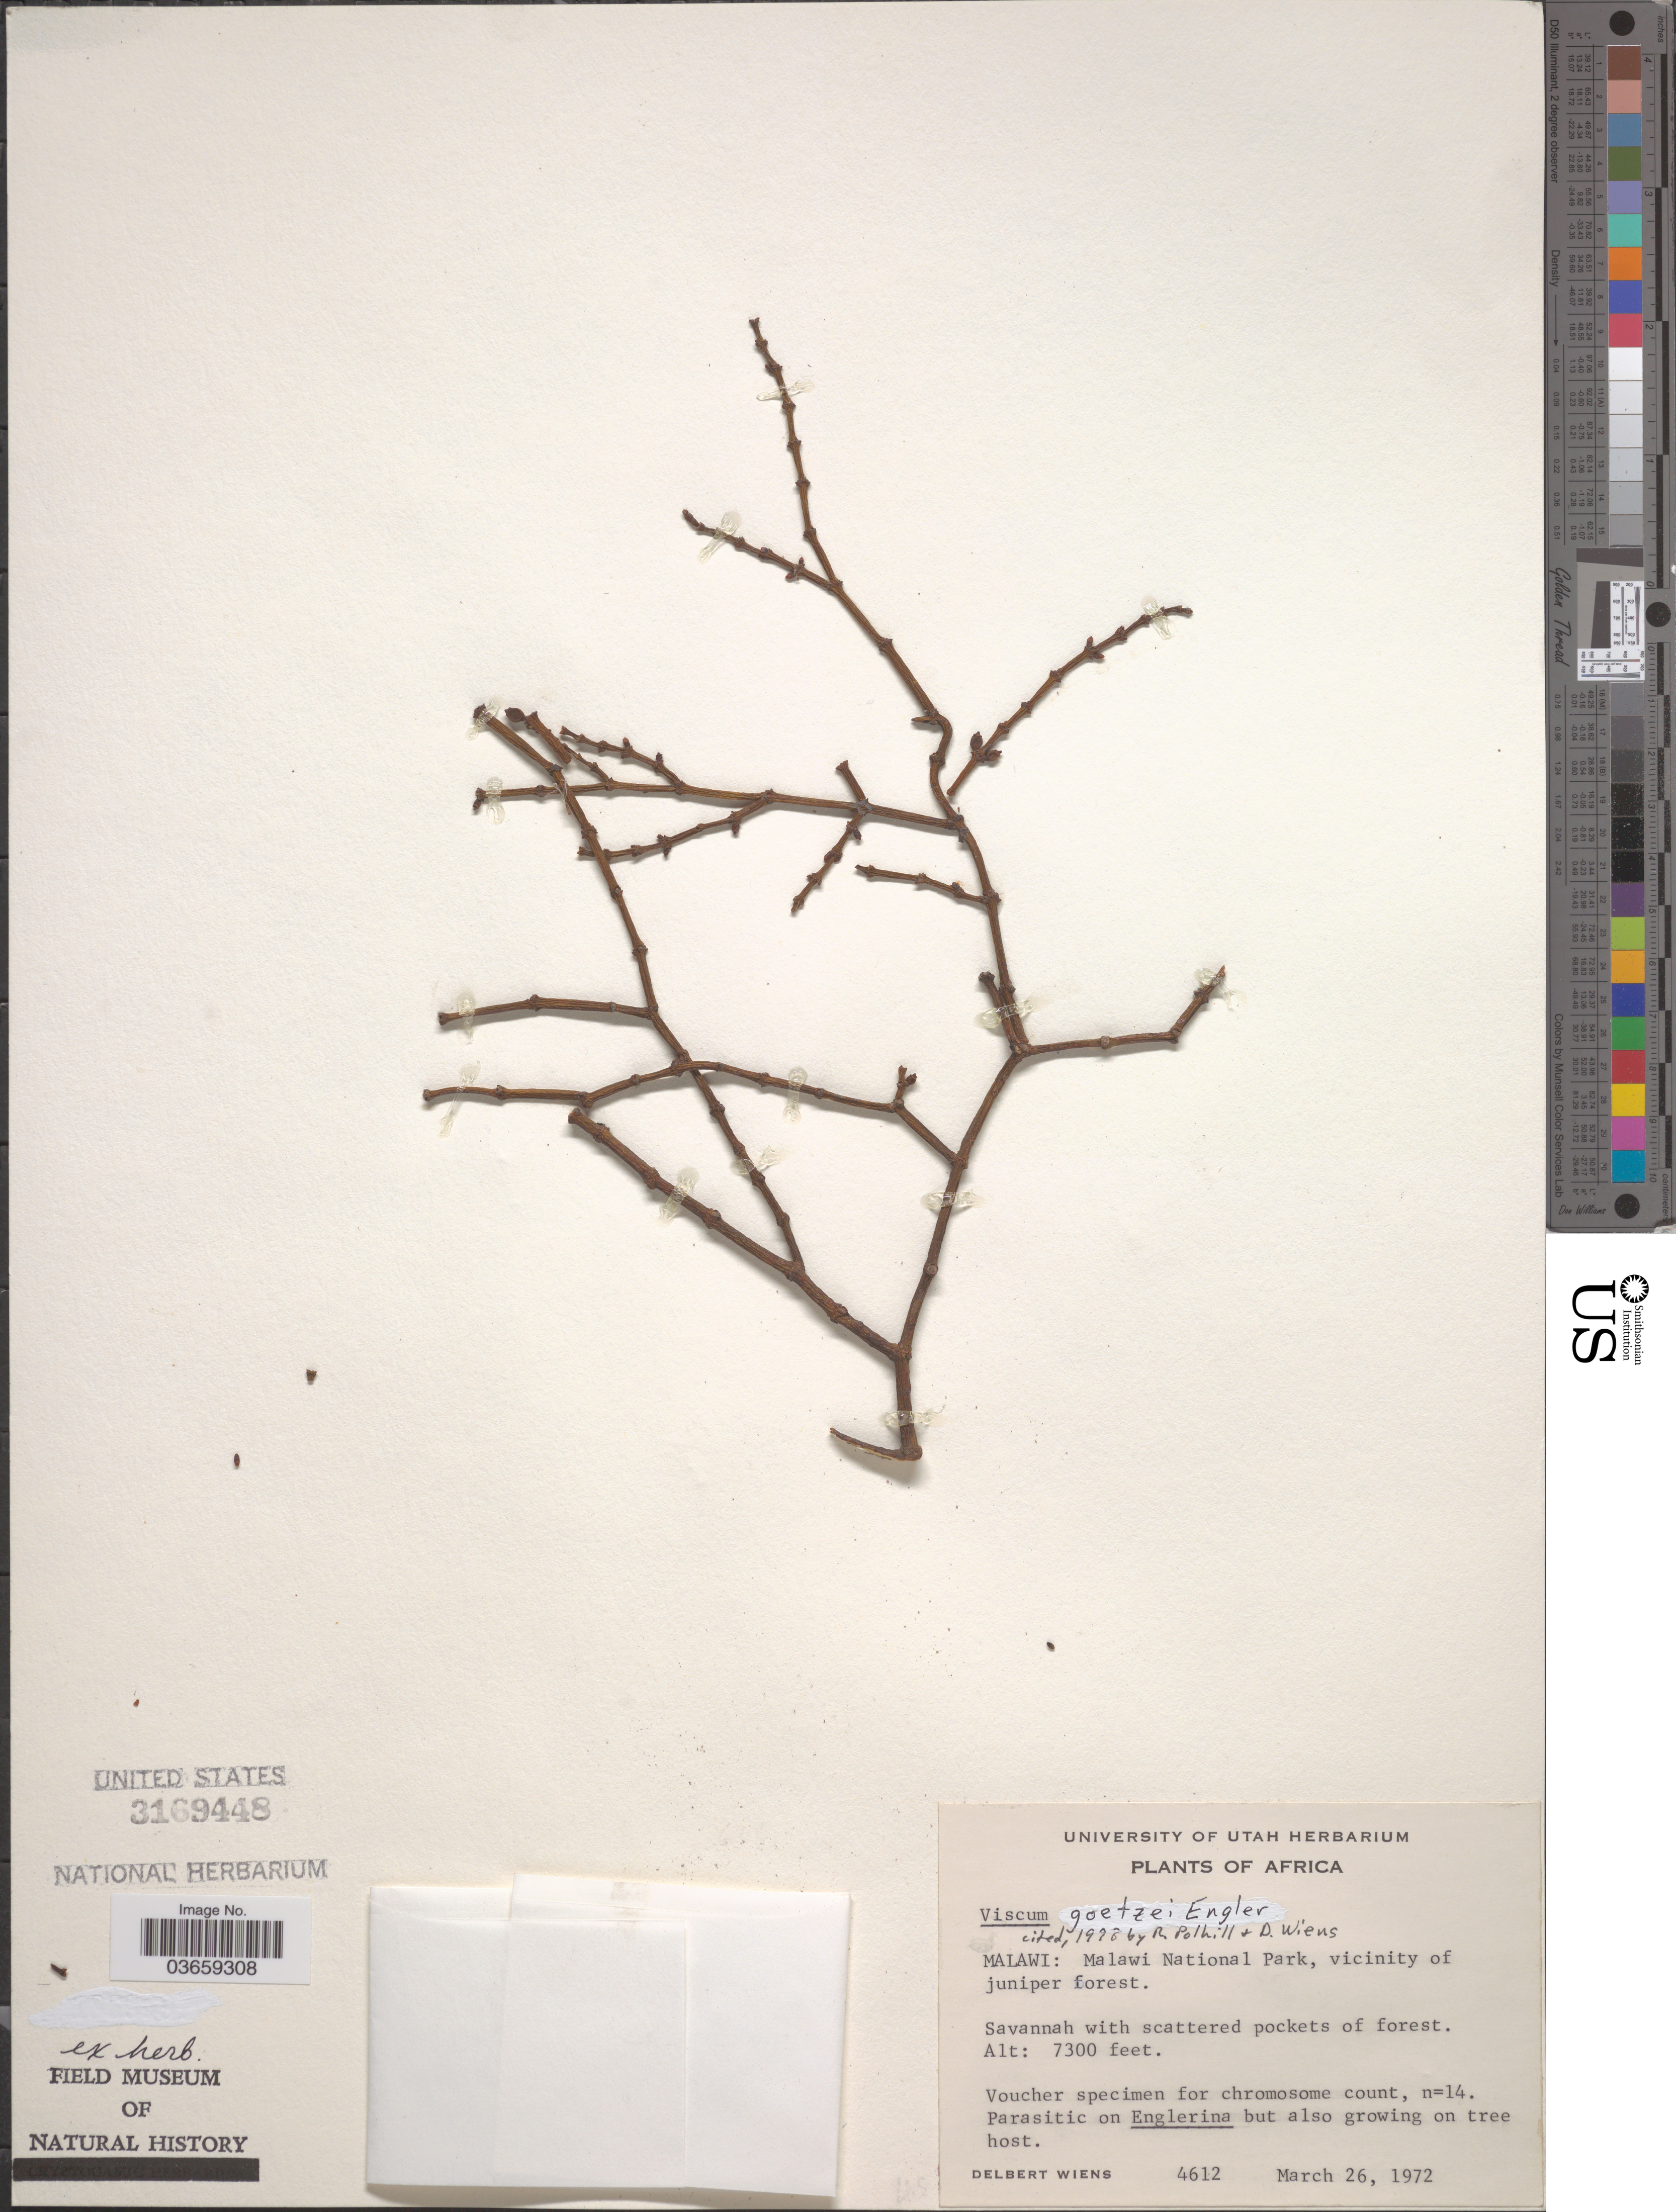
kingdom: Plantae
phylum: Tracheophyta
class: Magnoliopsida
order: Santalales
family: Viscaceae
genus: Viscum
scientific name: Viscum goetzei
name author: Engl.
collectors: D. Wiens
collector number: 4612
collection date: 1972-03-26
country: Malawi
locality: Malawi National Park, vicinity of juniper forest.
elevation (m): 2225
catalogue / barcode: US 3169448